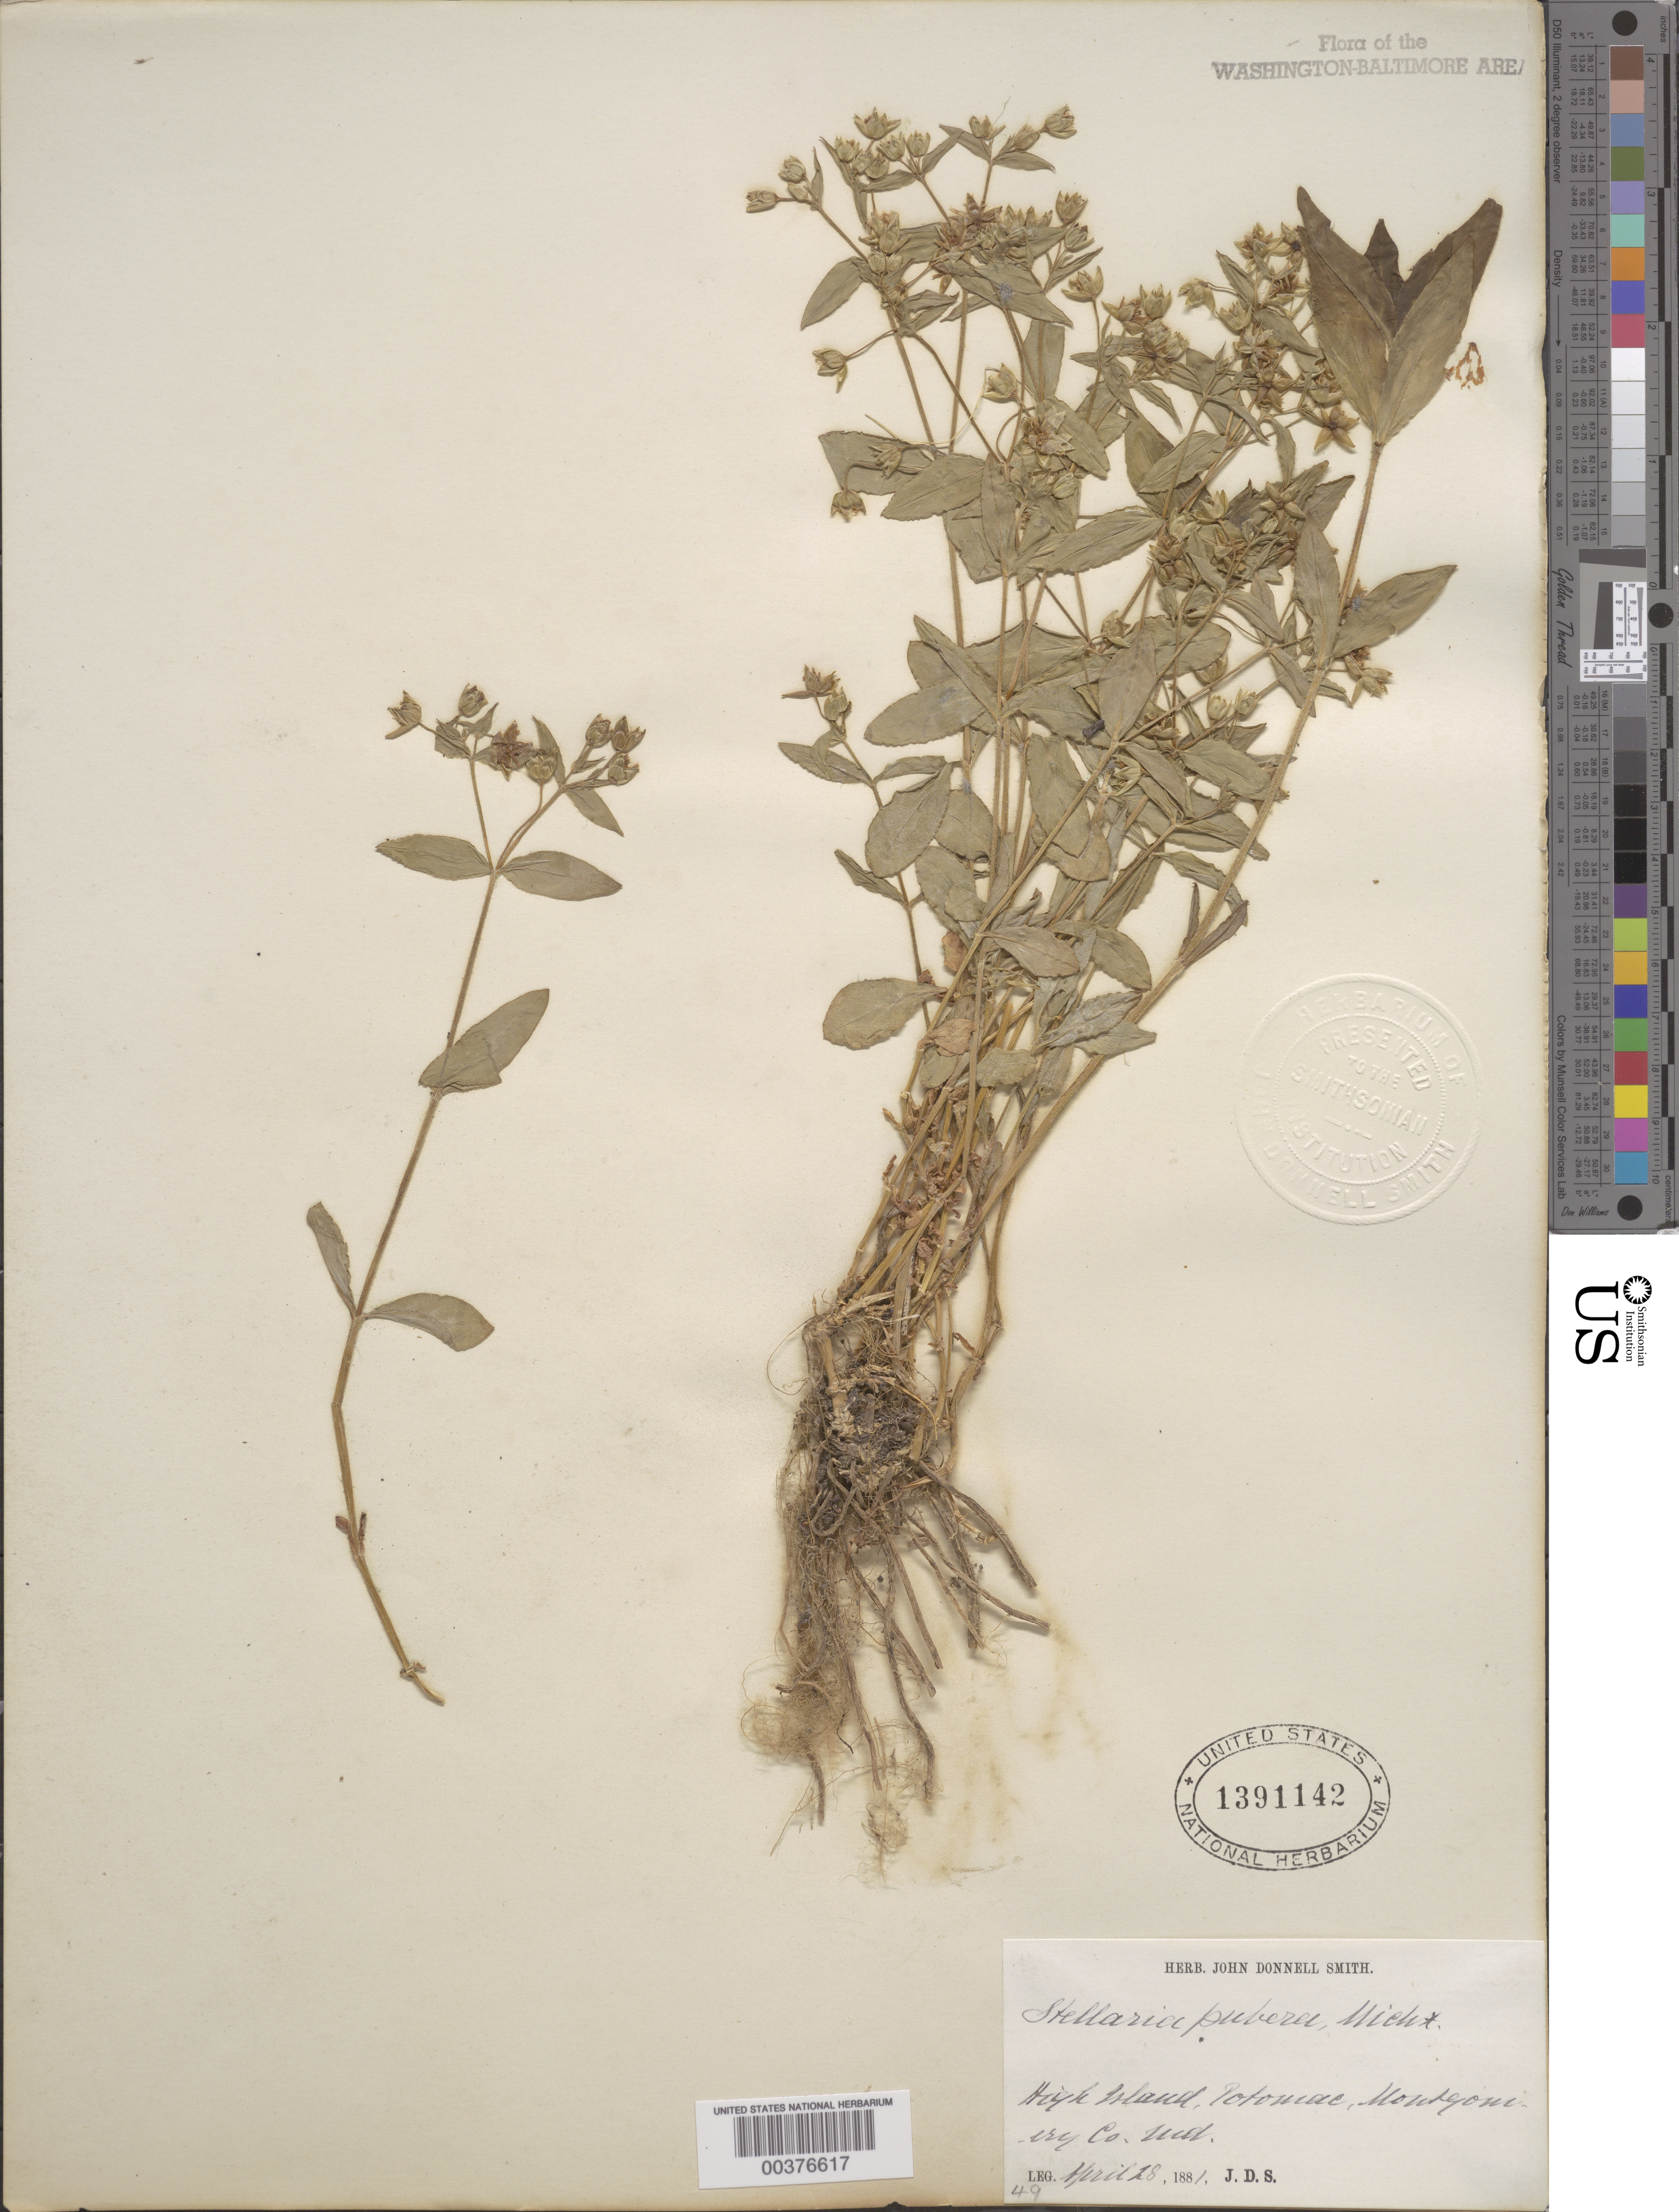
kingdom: Plantae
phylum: Tracheophyta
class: Magnoliopsida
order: Caryophyllales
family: Caryophyllaceae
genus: Stellaria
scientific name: Stellaria pubera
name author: Michx.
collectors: J. Donnell Smith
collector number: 49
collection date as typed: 28 Apr 1881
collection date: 1881-04-28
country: United States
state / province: Maryland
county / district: Montgomery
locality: High Island C. & O. Canal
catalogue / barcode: US 1391142